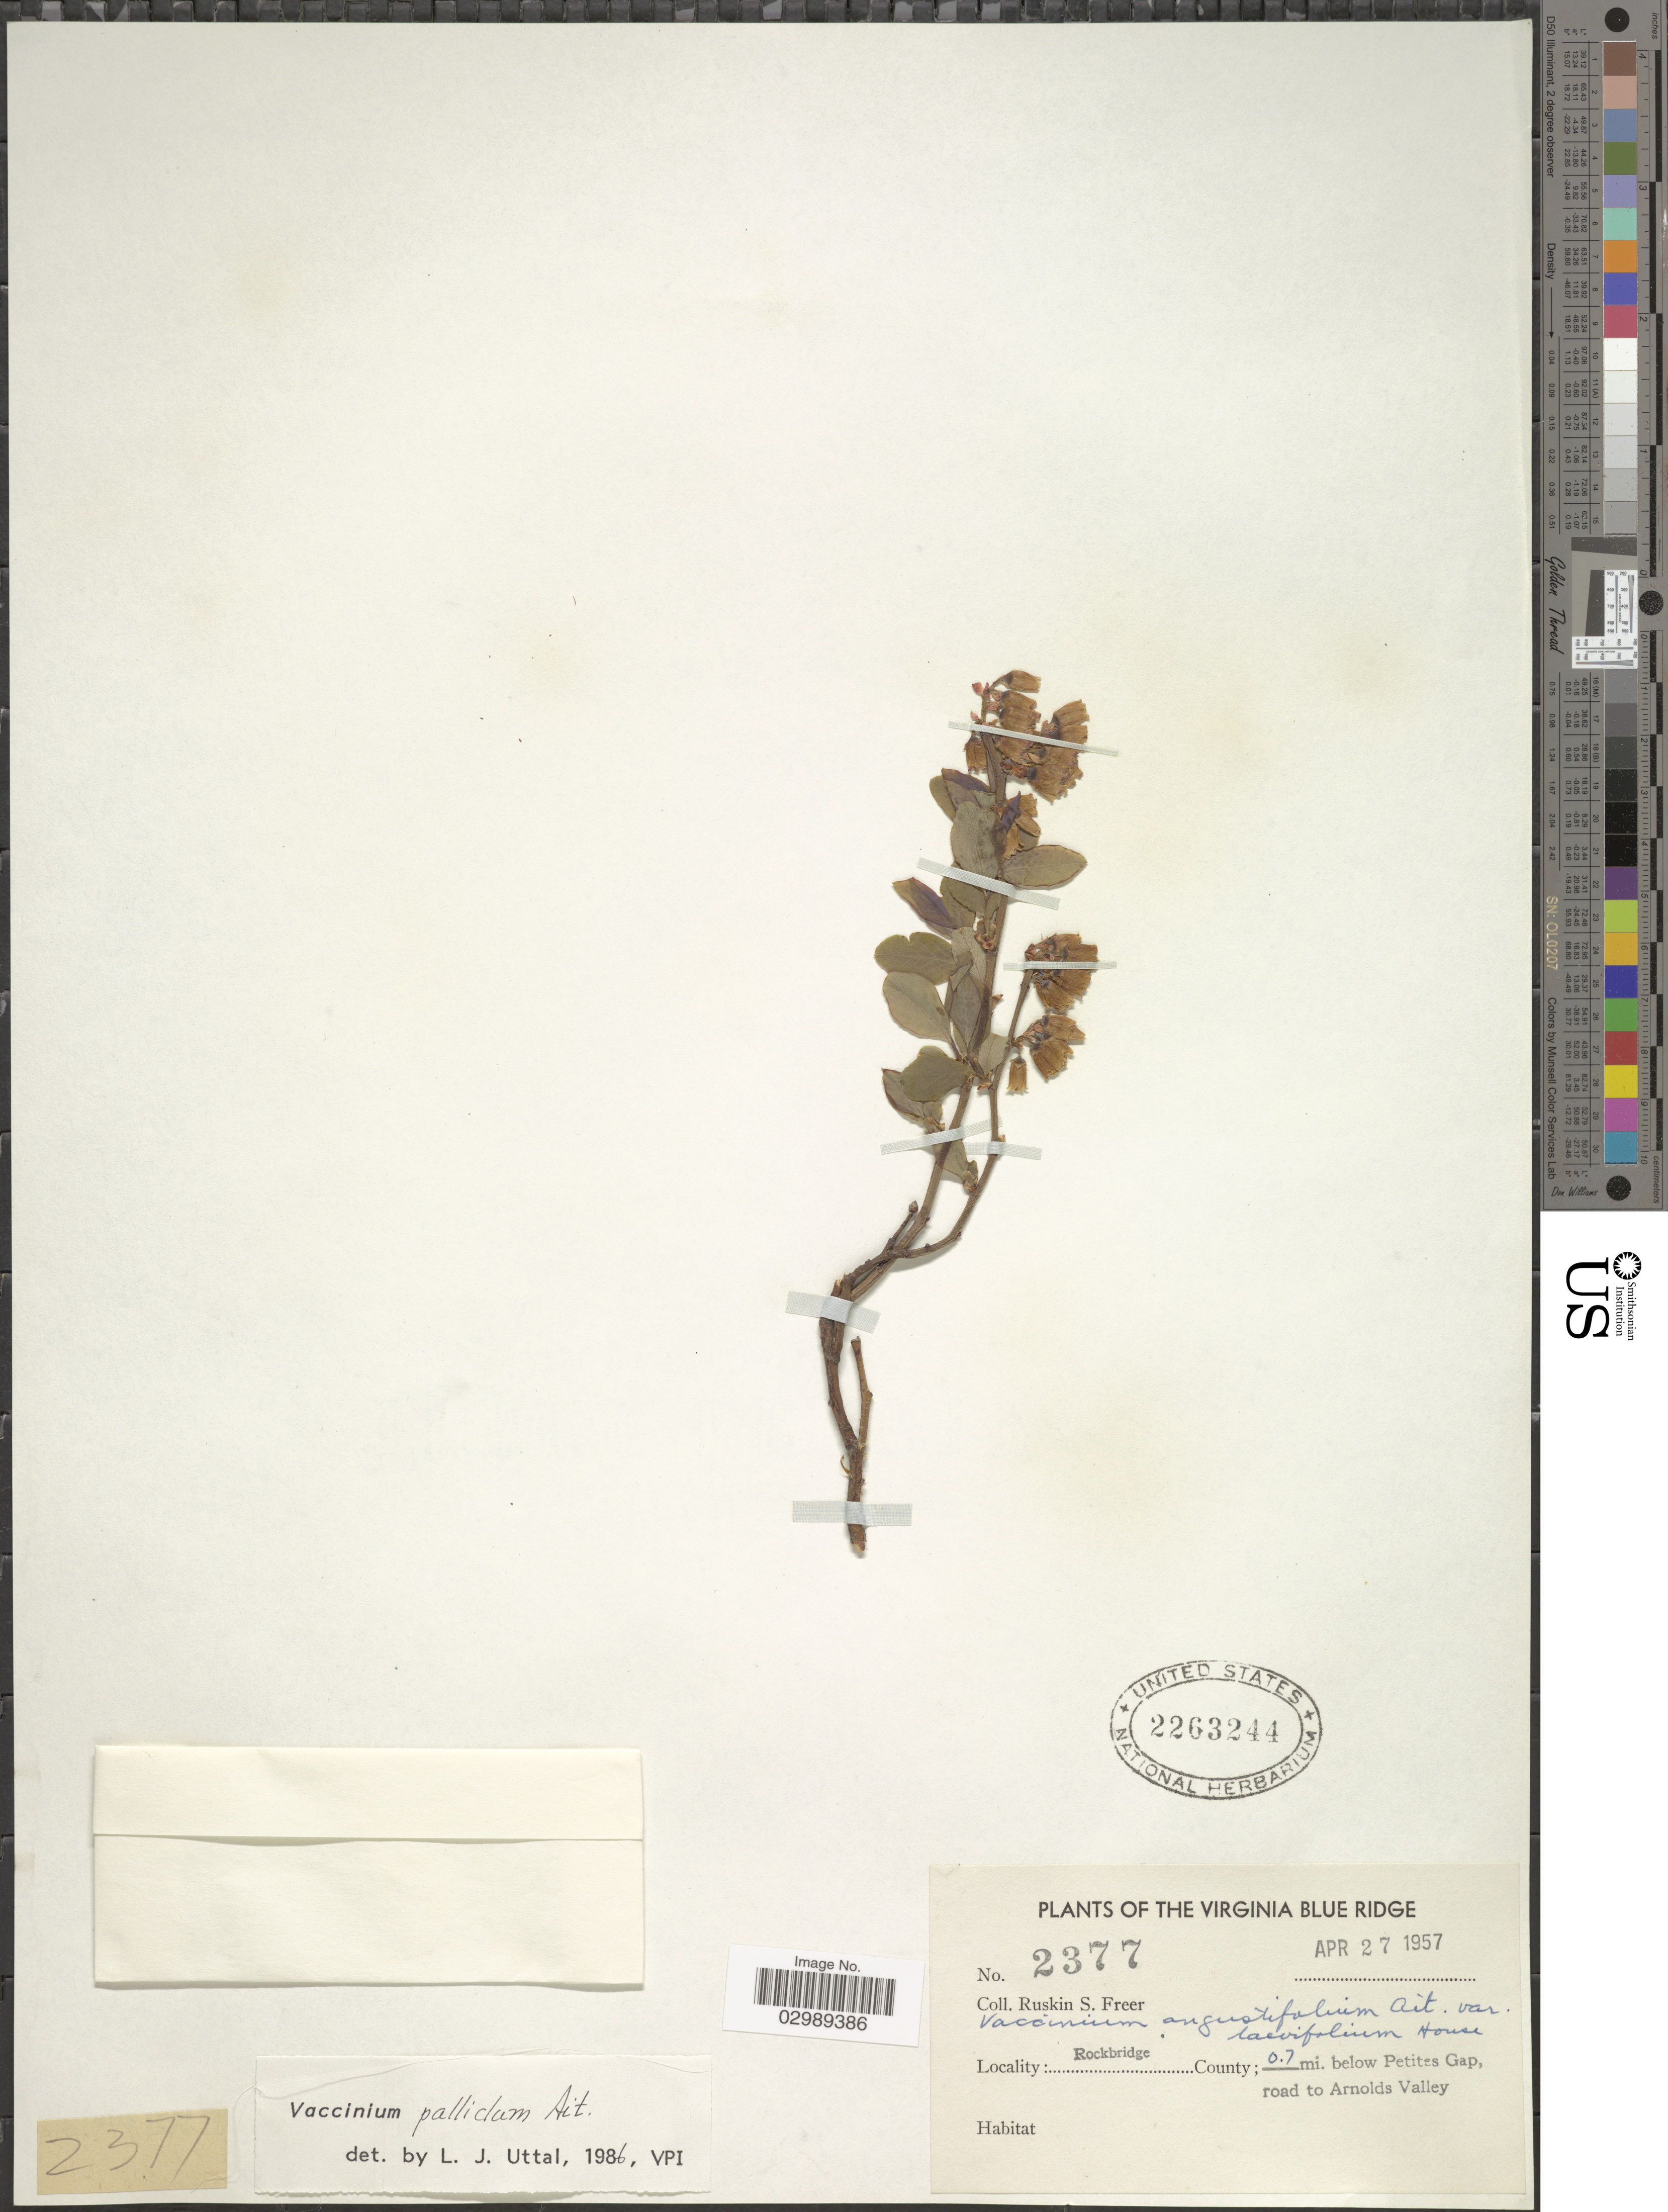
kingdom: Plantae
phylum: Tracheophyta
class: Magnoliopsida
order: Ericales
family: Ericaceae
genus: Vaccinium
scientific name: Vaccinium pallidum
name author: Aiton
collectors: R. Freer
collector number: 2377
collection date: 1957-04-27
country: United States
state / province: Virginia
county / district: Rockbridge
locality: The Virginia Blue Ridge, Rockbridge County; 0.7 mi. below Petites Gap, road to Arnolds Valley.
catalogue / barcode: US 2263244